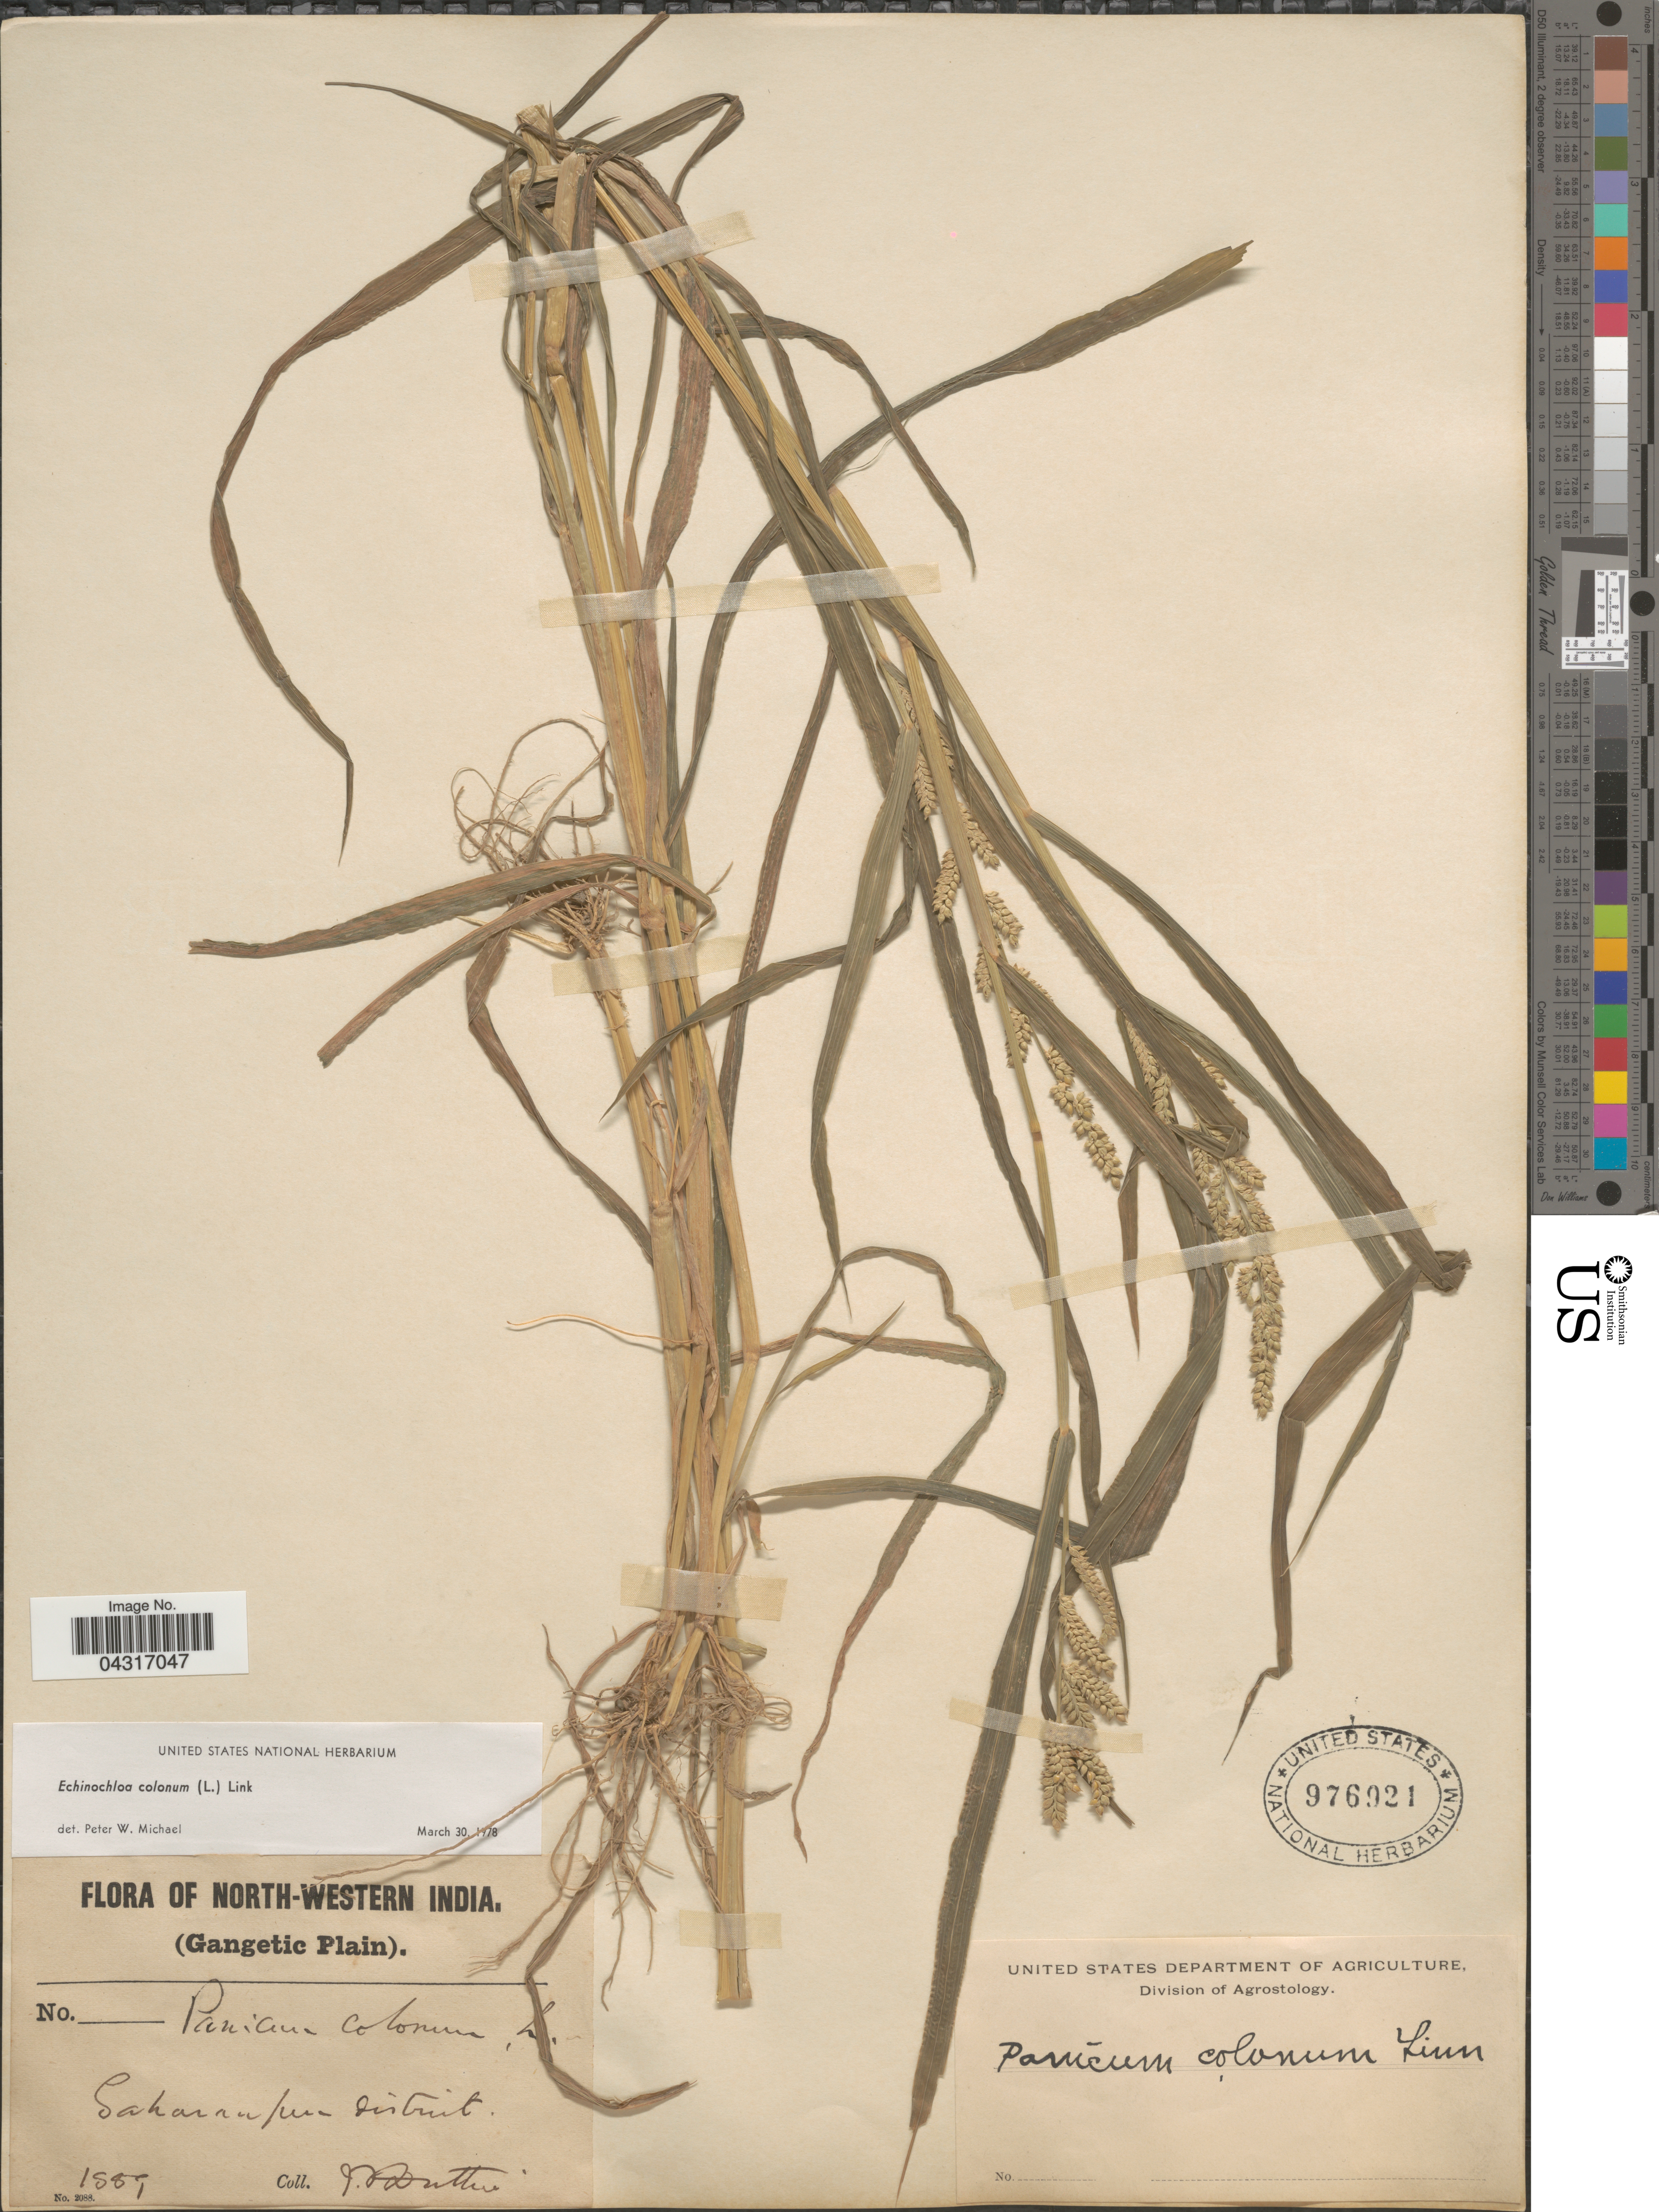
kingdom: Plantae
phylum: Tracheophyta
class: Liliopsida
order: Poales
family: Poaceae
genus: Echinochloa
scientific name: Echinochloa colona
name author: (L.) Link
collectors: J. F. Duthie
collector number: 2088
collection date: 1889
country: India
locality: North-Western India. (Gangetic Plain). Saharanpur district.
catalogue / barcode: US 976921